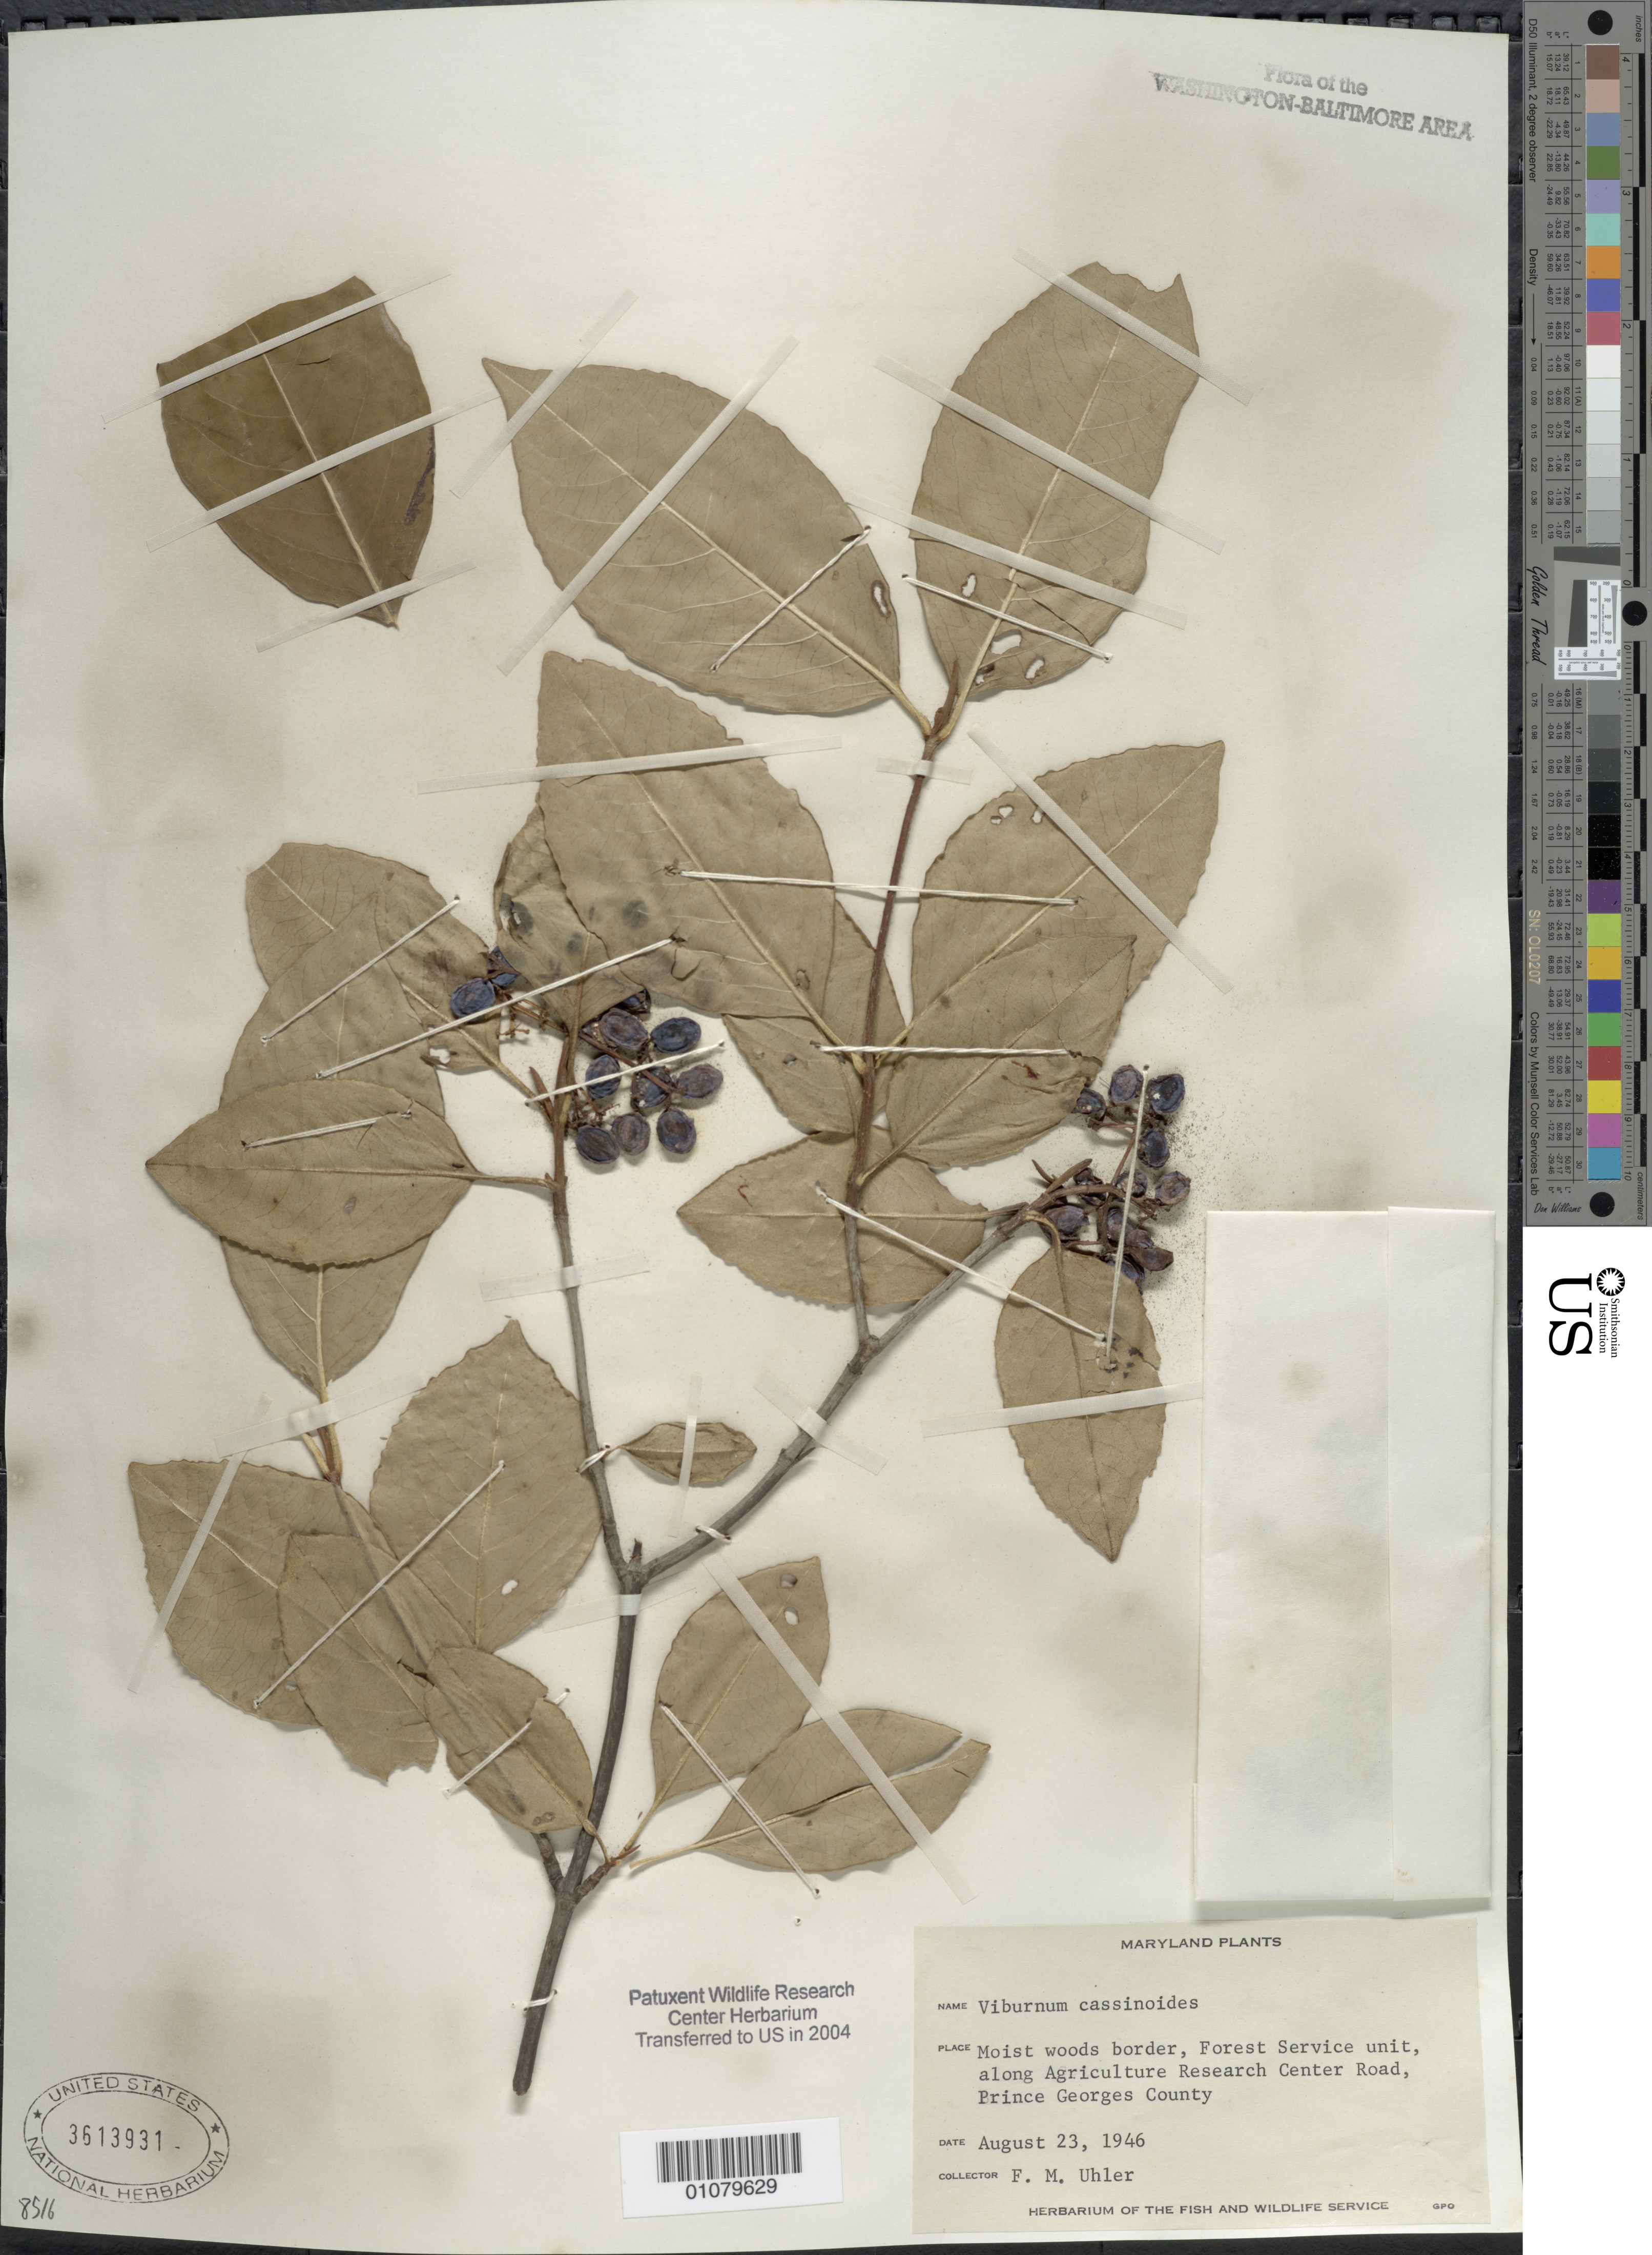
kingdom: Plantae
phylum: Tracheophyta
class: Magnoliopsida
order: Dipsacales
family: Viburnaceae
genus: Viburnum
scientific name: Viburnum cassinoides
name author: L.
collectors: F. M. Uhler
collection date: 1946-08-23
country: United States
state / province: Maryland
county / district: Prince George's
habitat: Along Agriculture Research Center Rd., Forest Service unit. Moist woods border.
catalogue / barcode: US 3613931